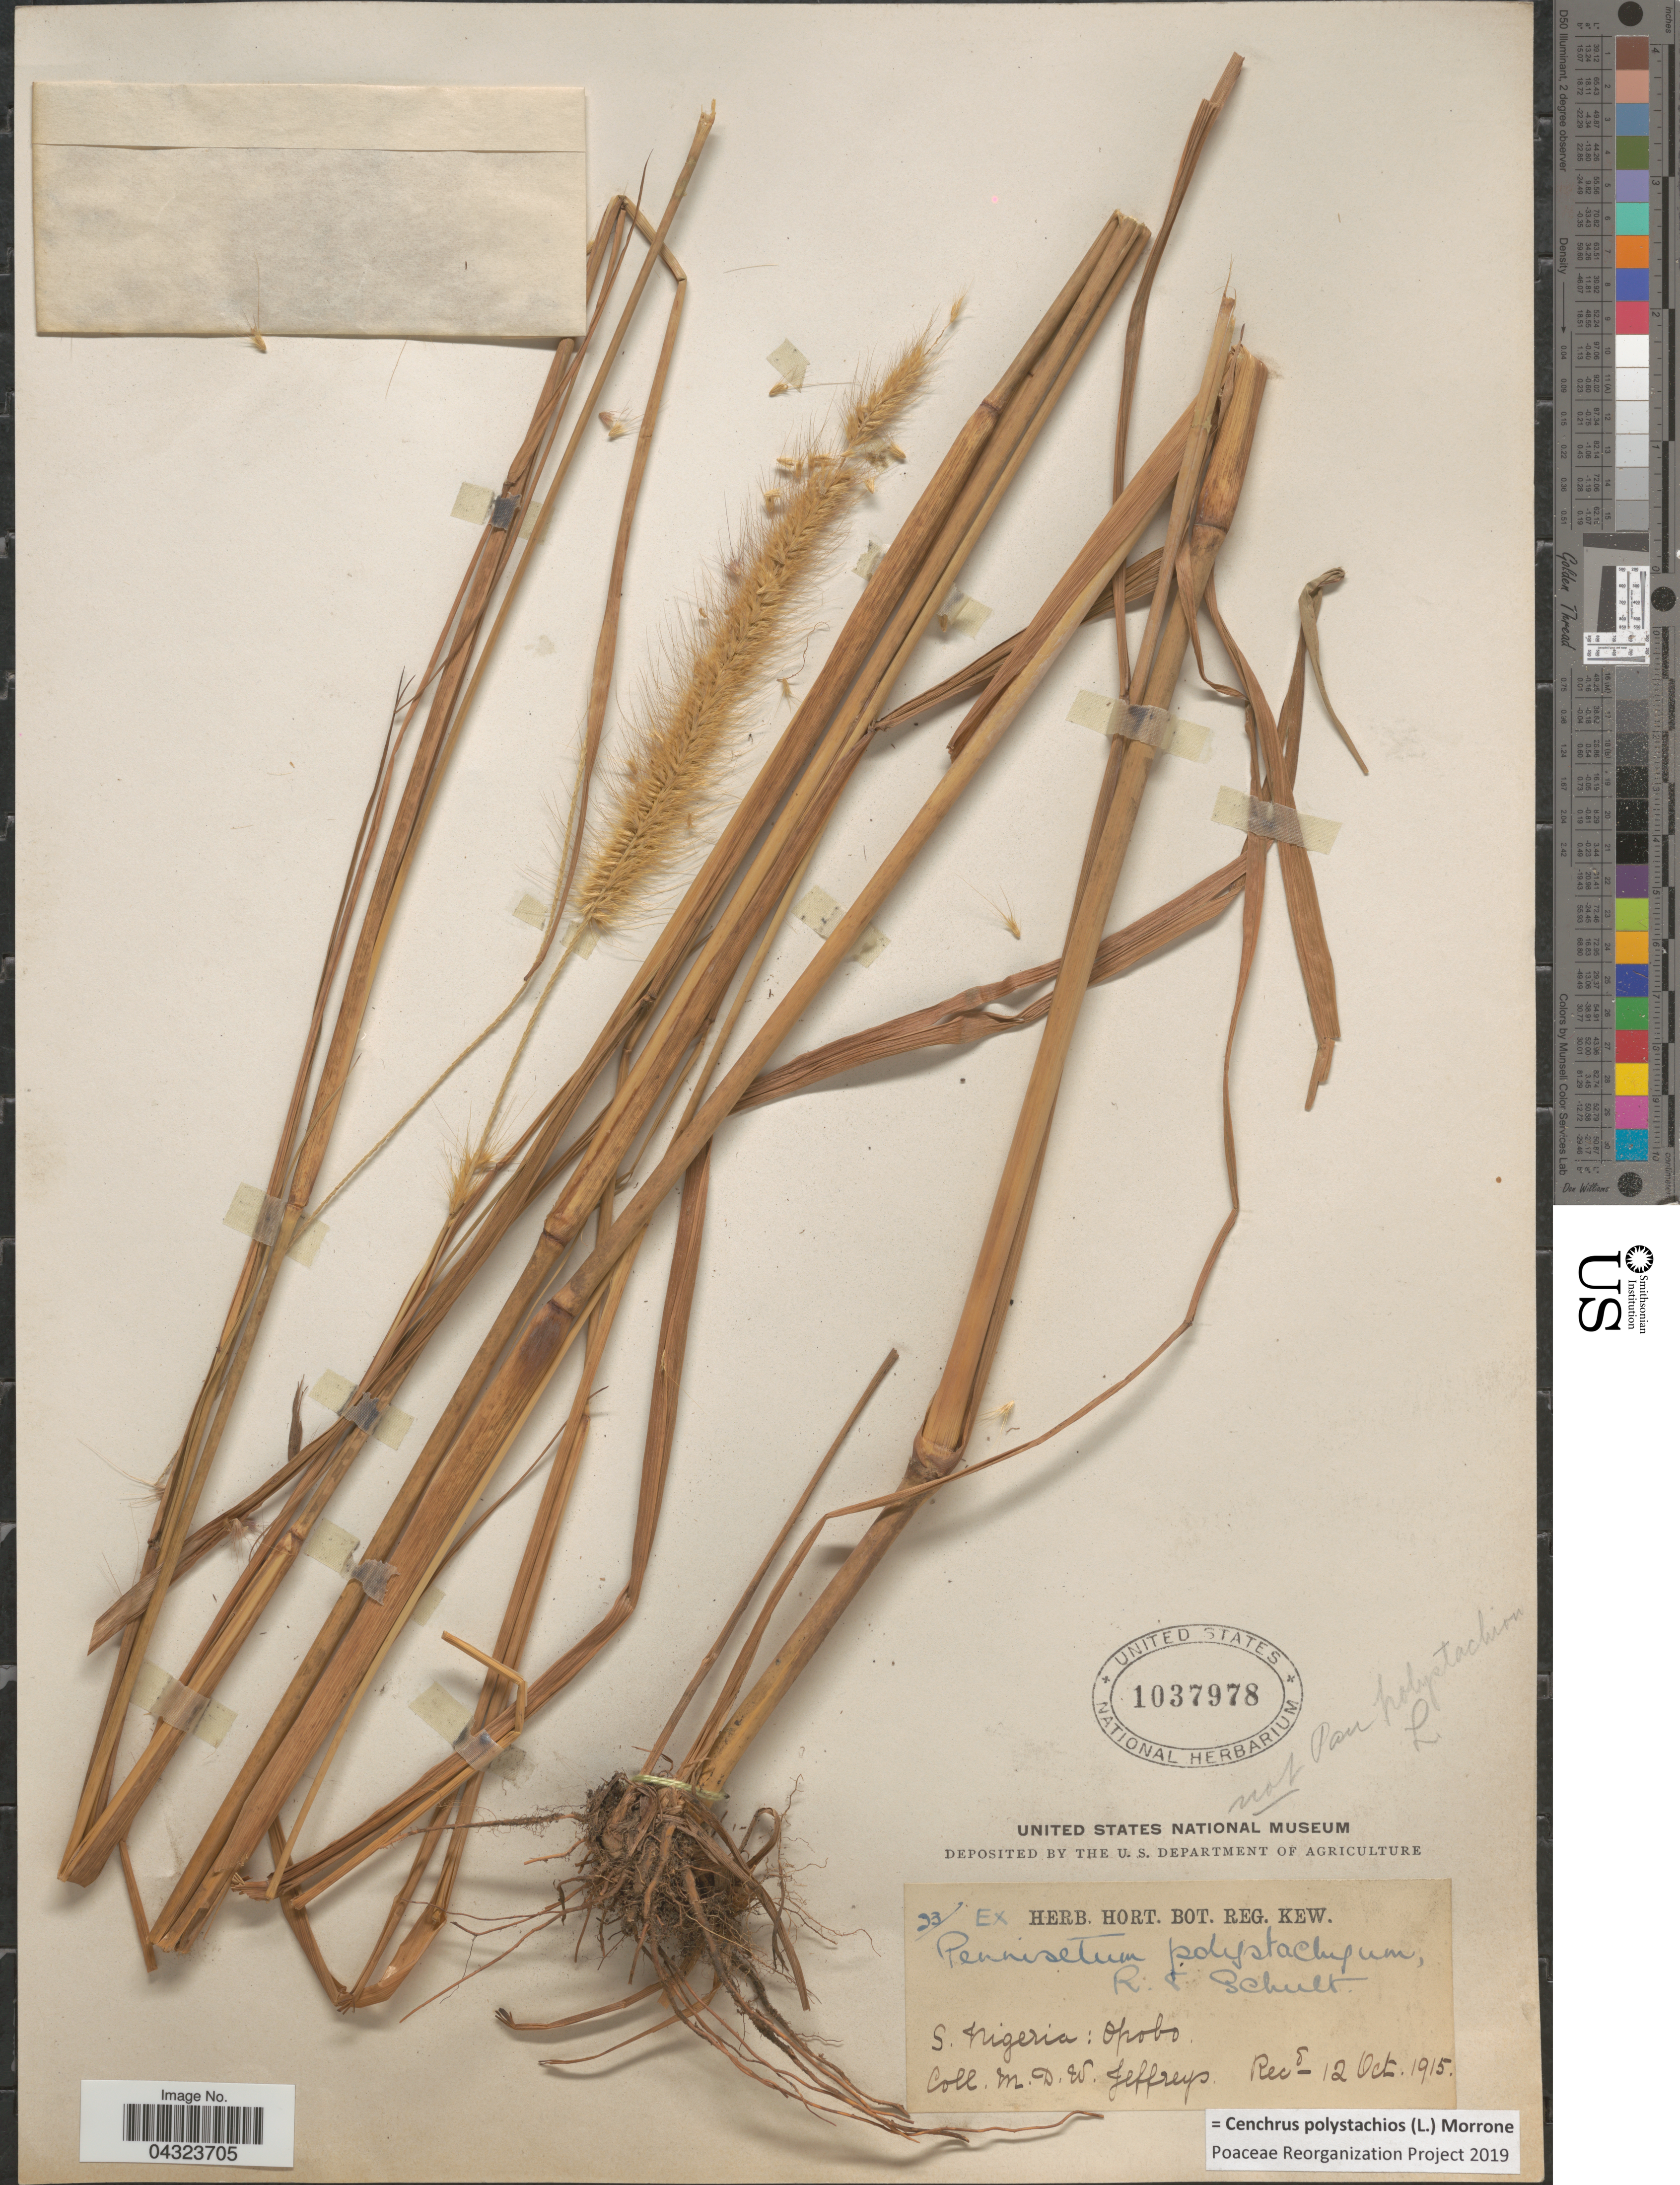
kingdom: Plantae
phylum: Tracheophyta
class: Liliopsida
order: Poales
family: Poaceae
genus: Cenchrus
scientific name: Cenchrus polystachios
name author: (L.) Morrone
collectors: M. Jeffreys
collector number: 33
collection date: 1915-10-12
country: Nigeria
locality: S. Nigeria: Opobo.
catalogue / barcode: US 1037978